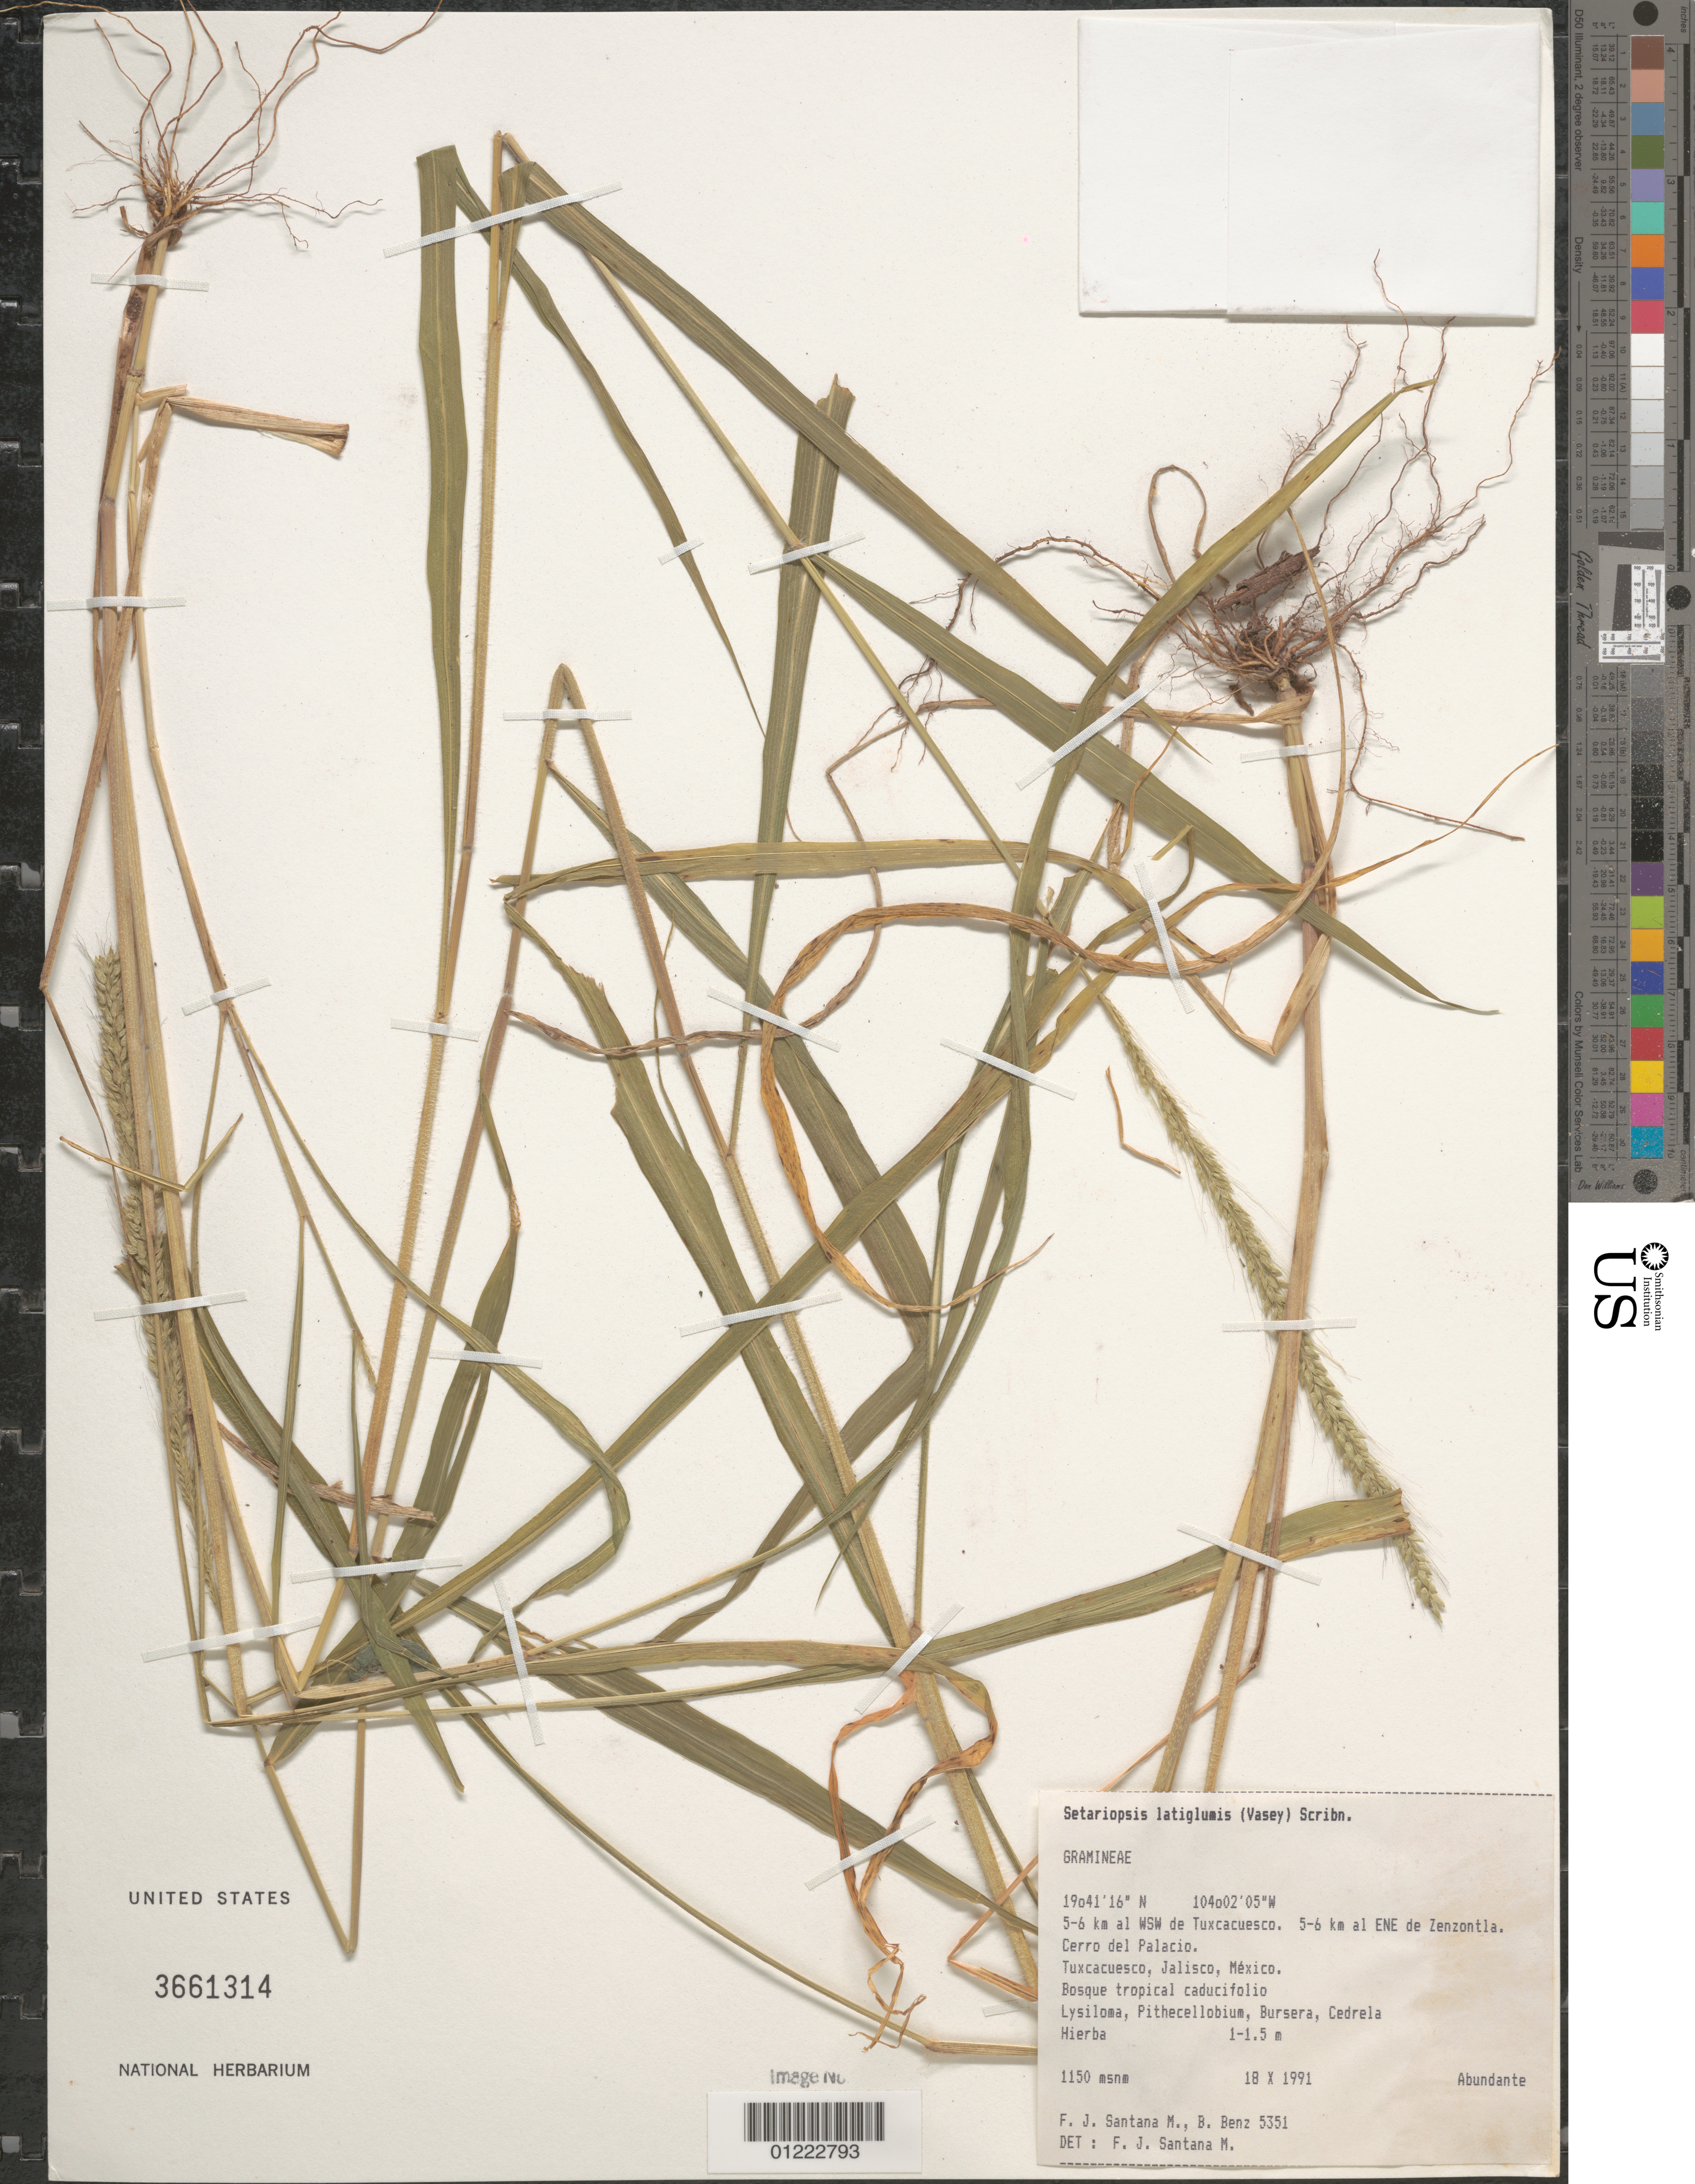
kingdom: Plantae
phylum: Tracheophyta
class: Liliopsida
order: Poales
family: Poaceae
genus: Setariopsis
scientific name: Setariopsis latiglumis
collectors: F. J. Santana M. & B. Benz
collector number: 5351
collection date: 1991-10-18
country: Mexico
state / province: Jalisco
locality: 5-6 km al WSW de Tuxcacuesco 5-6 km al ENE de Zenzontla Cerro del Palacio. Tuxcacuesco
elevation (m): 1150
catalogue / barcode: US 3661314